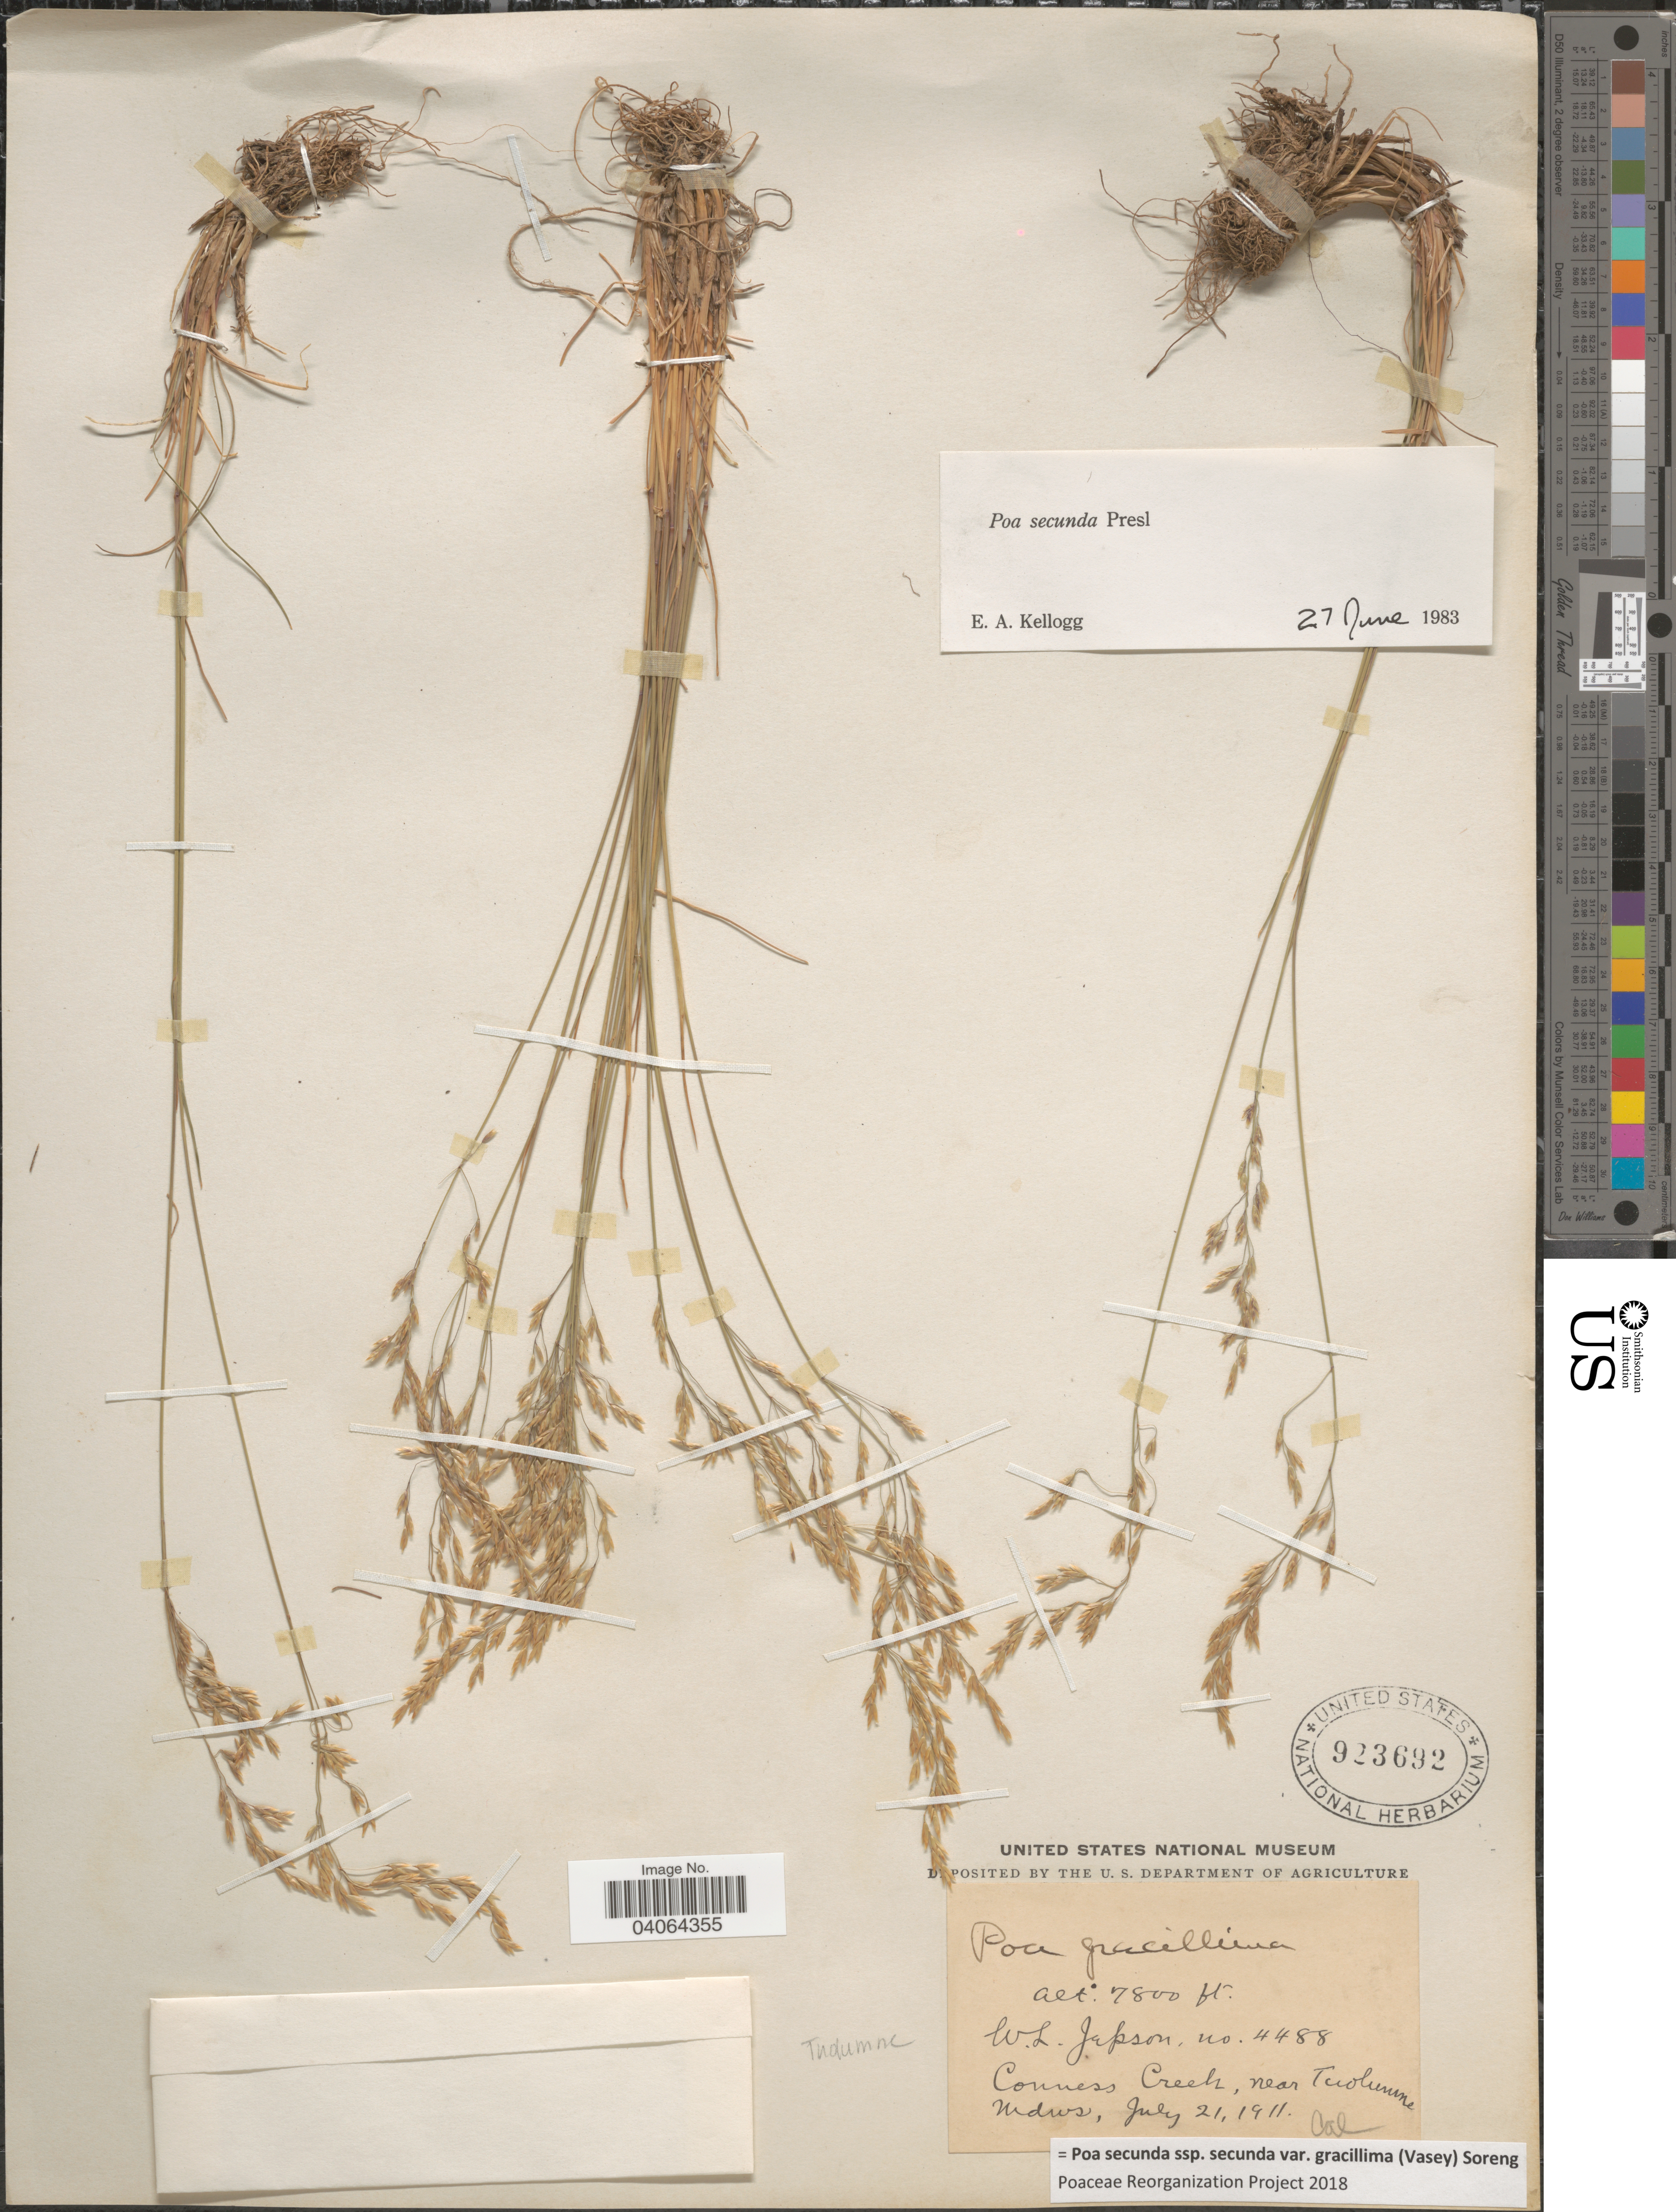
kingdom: Plantae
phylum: Tracheophyta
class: Liliopsida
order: Poales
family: Poaceae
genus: Poa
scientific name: Poa secunda subsp. secunda var. gracillima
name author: (Vasey) Soreng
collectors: W. L. Jepson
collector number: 4488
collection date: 1911-07-21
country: United States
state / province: California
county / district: Tuolumne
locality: Conness Creek, near Tuolumne Mdws.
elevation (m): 2377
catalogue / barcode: US 923692